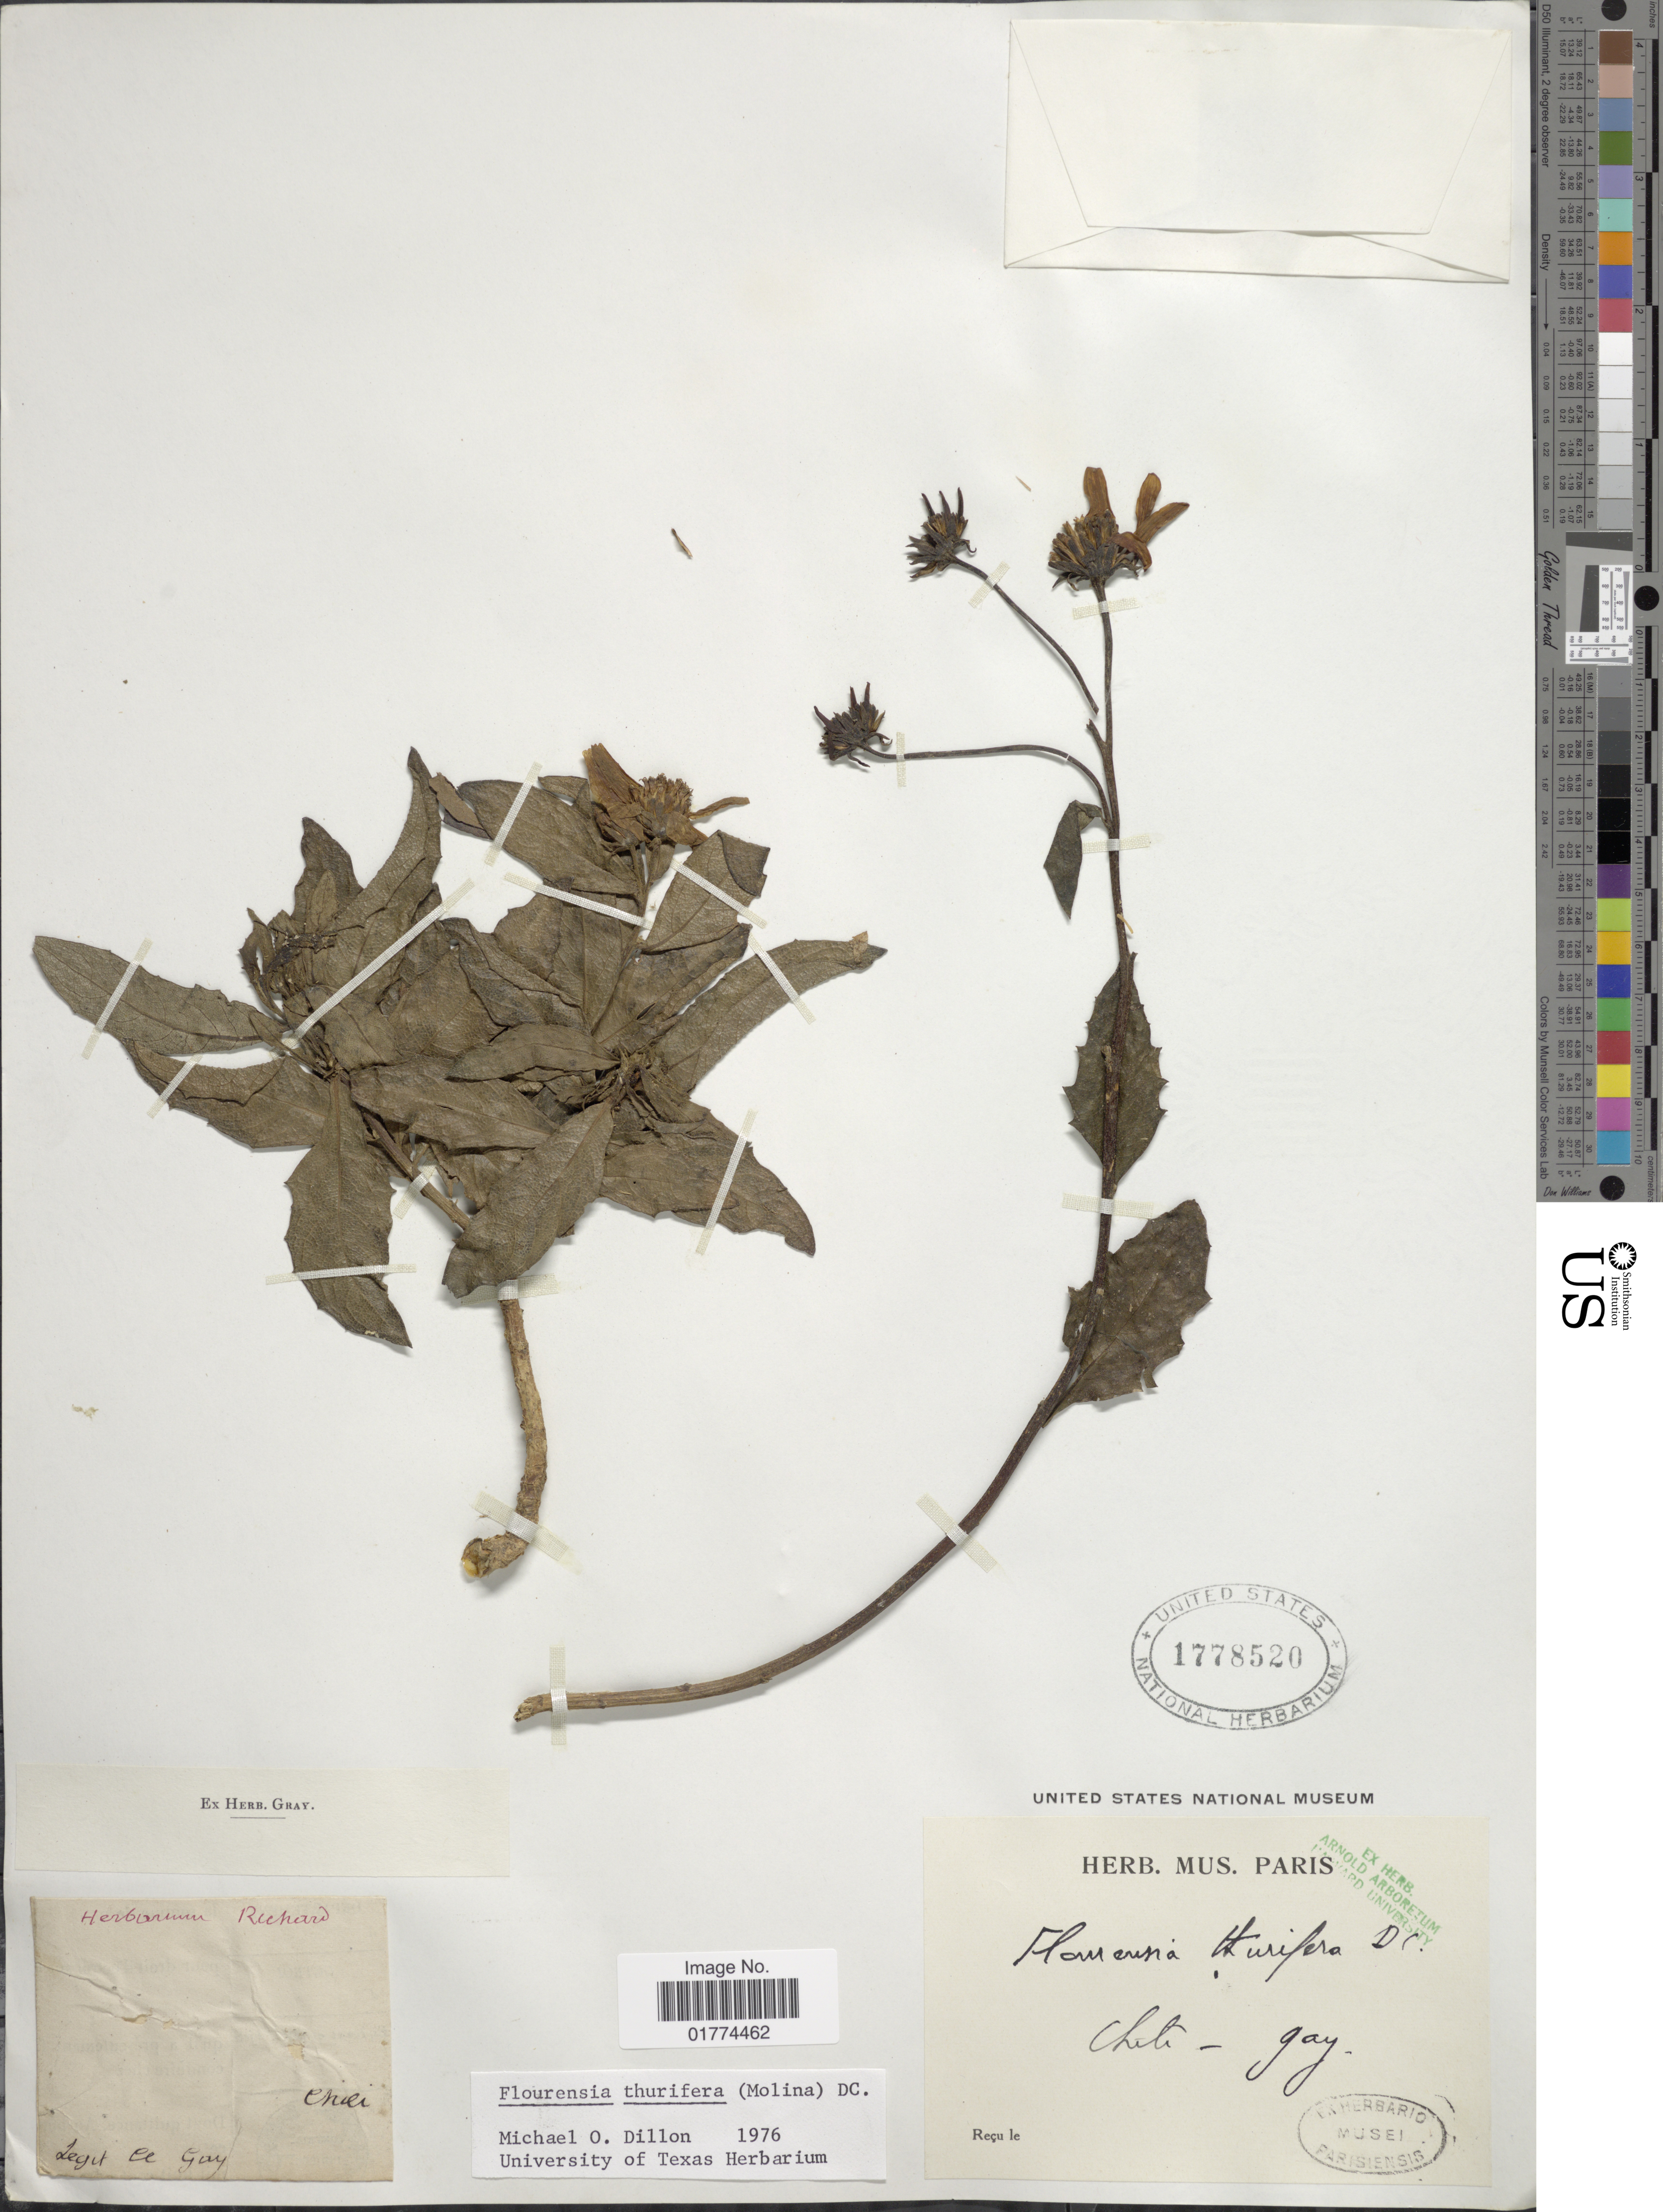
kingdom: Plantae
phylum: Tracheophyta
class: Magnoliopsida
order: Asterales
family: Asteraceae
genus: Flourensia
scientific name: Flourensia thurifera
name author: (Molina) DC.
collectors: C. Gay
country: Chile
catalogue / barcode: US 1778520